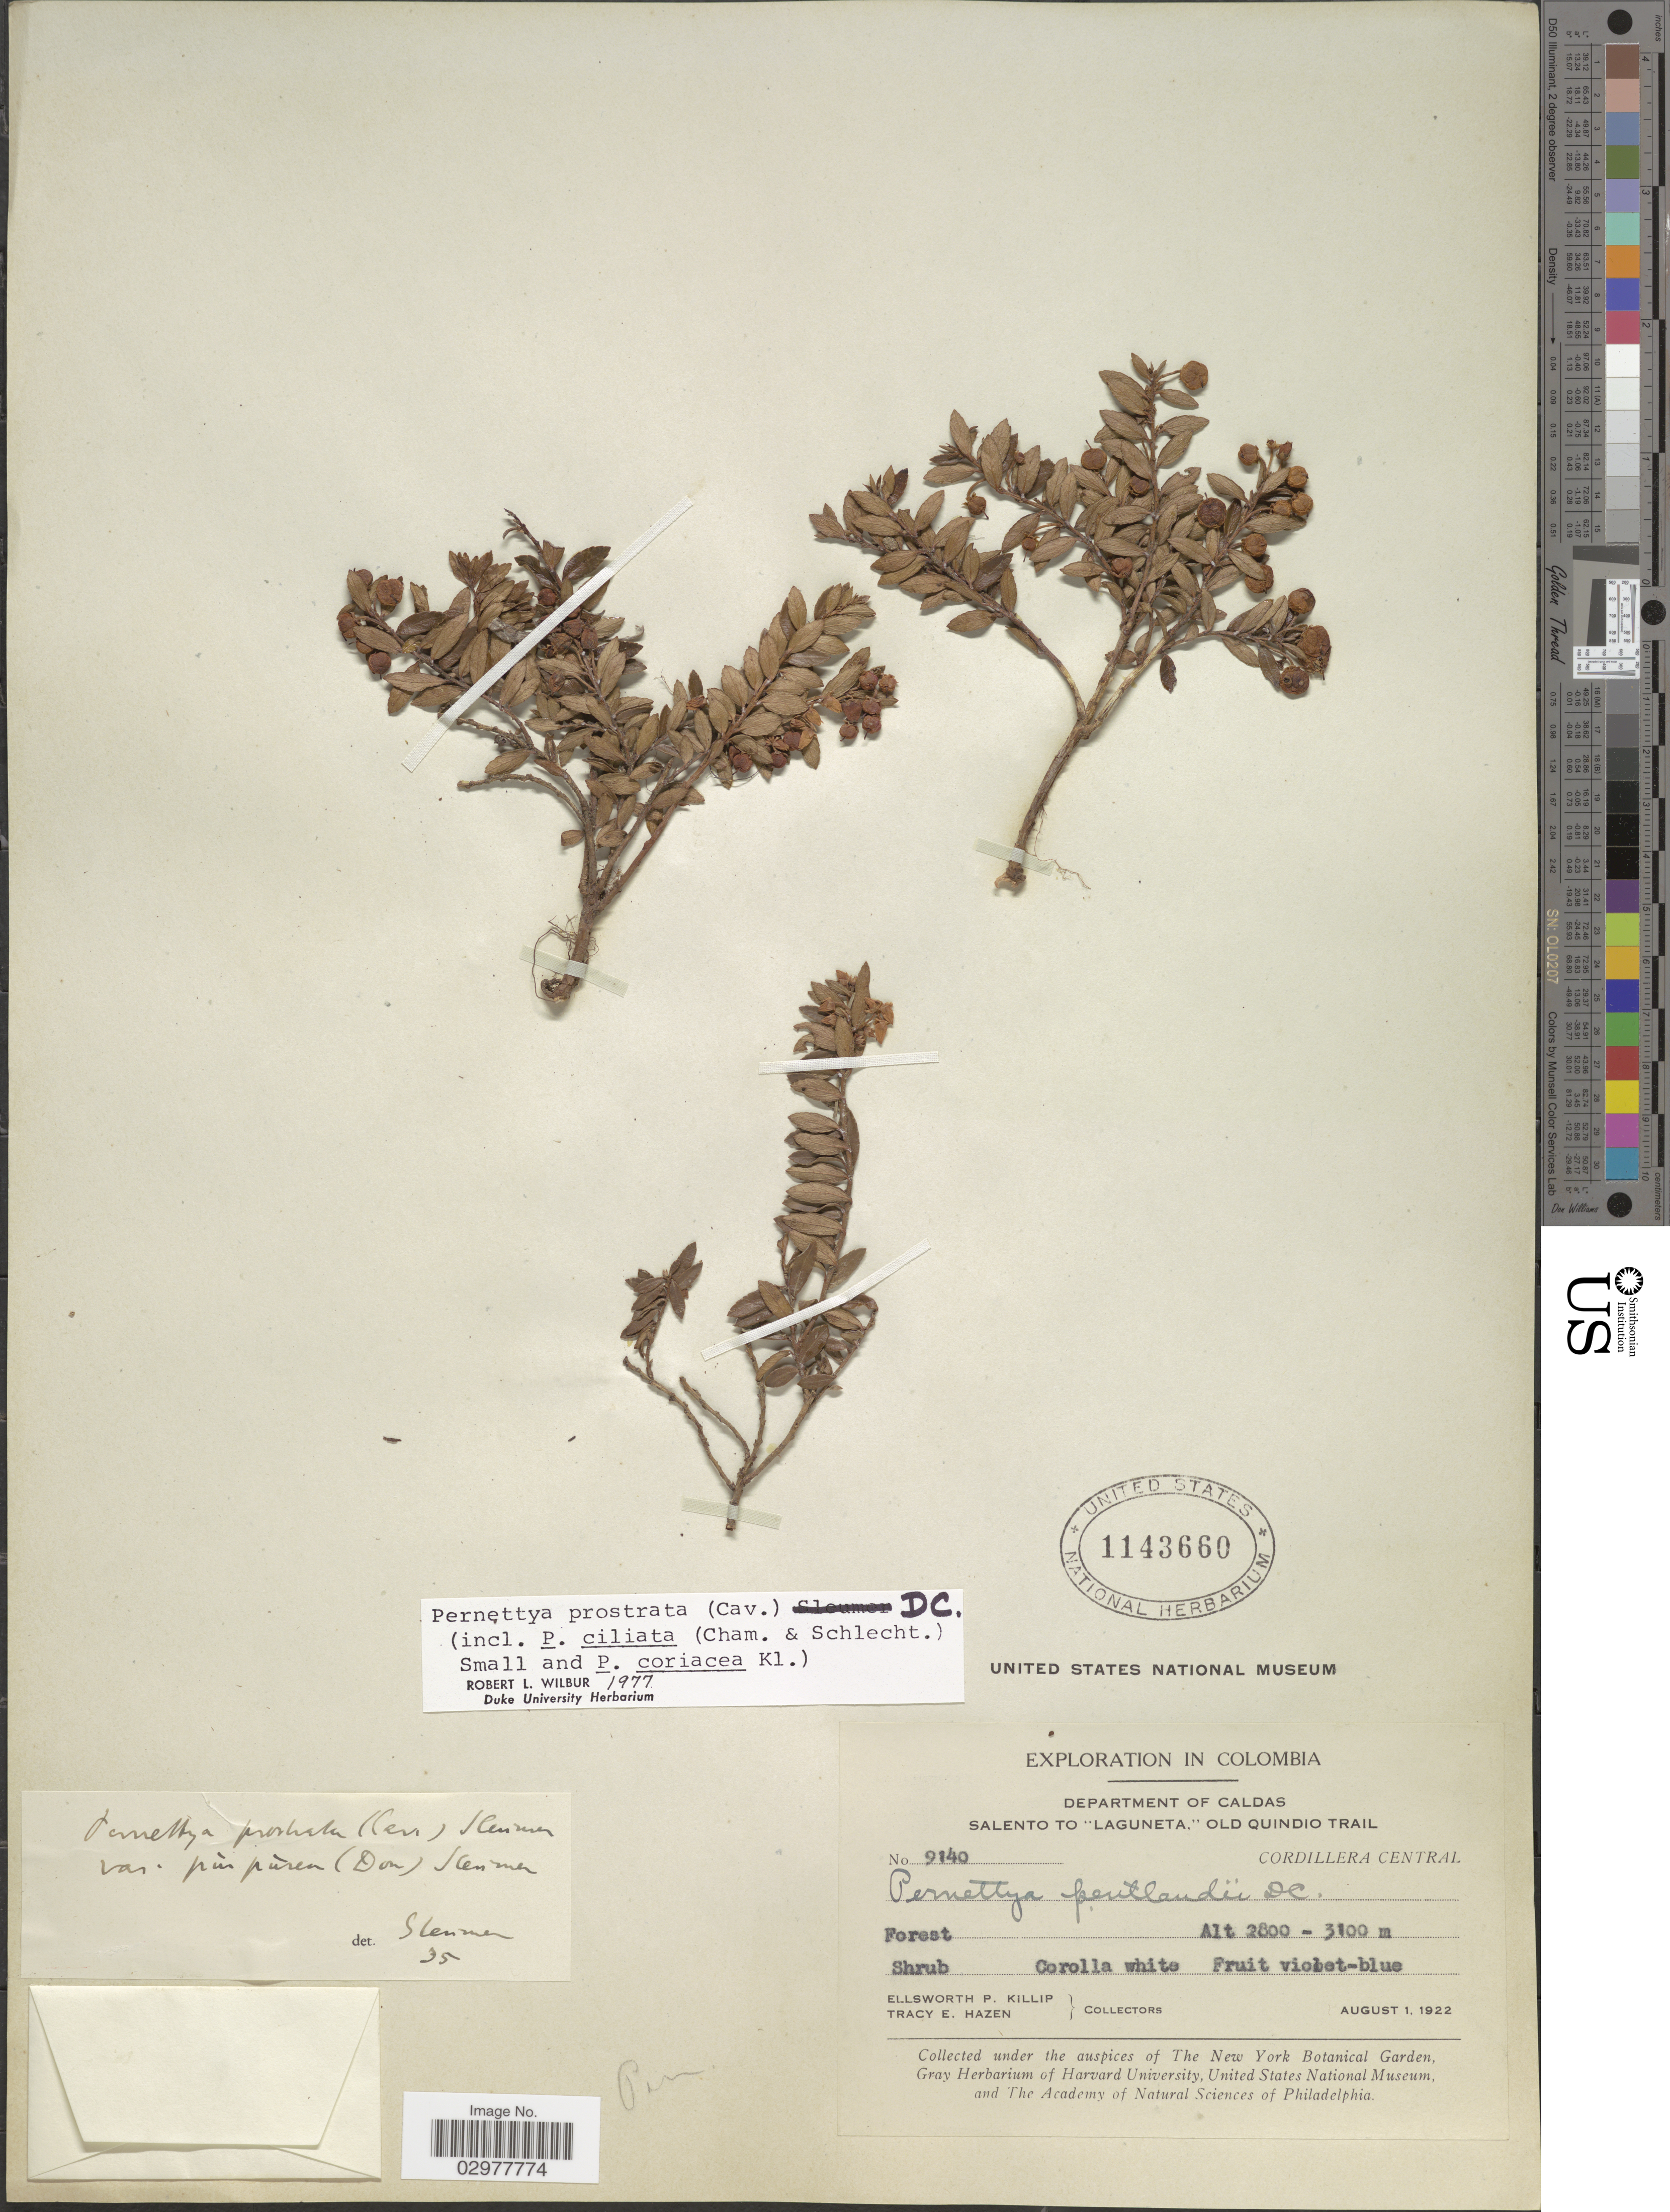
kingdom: Plantae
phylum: Tracheophyta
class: Magnoliopsida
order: Ericales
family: Ericaceae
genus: Pernettya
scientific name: Pernettya prostrata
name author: (Cav.) DC.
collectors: E. P. Killip & T. E. Hazen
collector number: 9140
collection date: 1922-08-01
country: Colombia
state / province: Caldas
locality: Department of Caldas, Salento to "Laguneta," Old Quindio trail, Cordillera Central.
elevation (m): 2800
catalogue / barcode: US 1143660